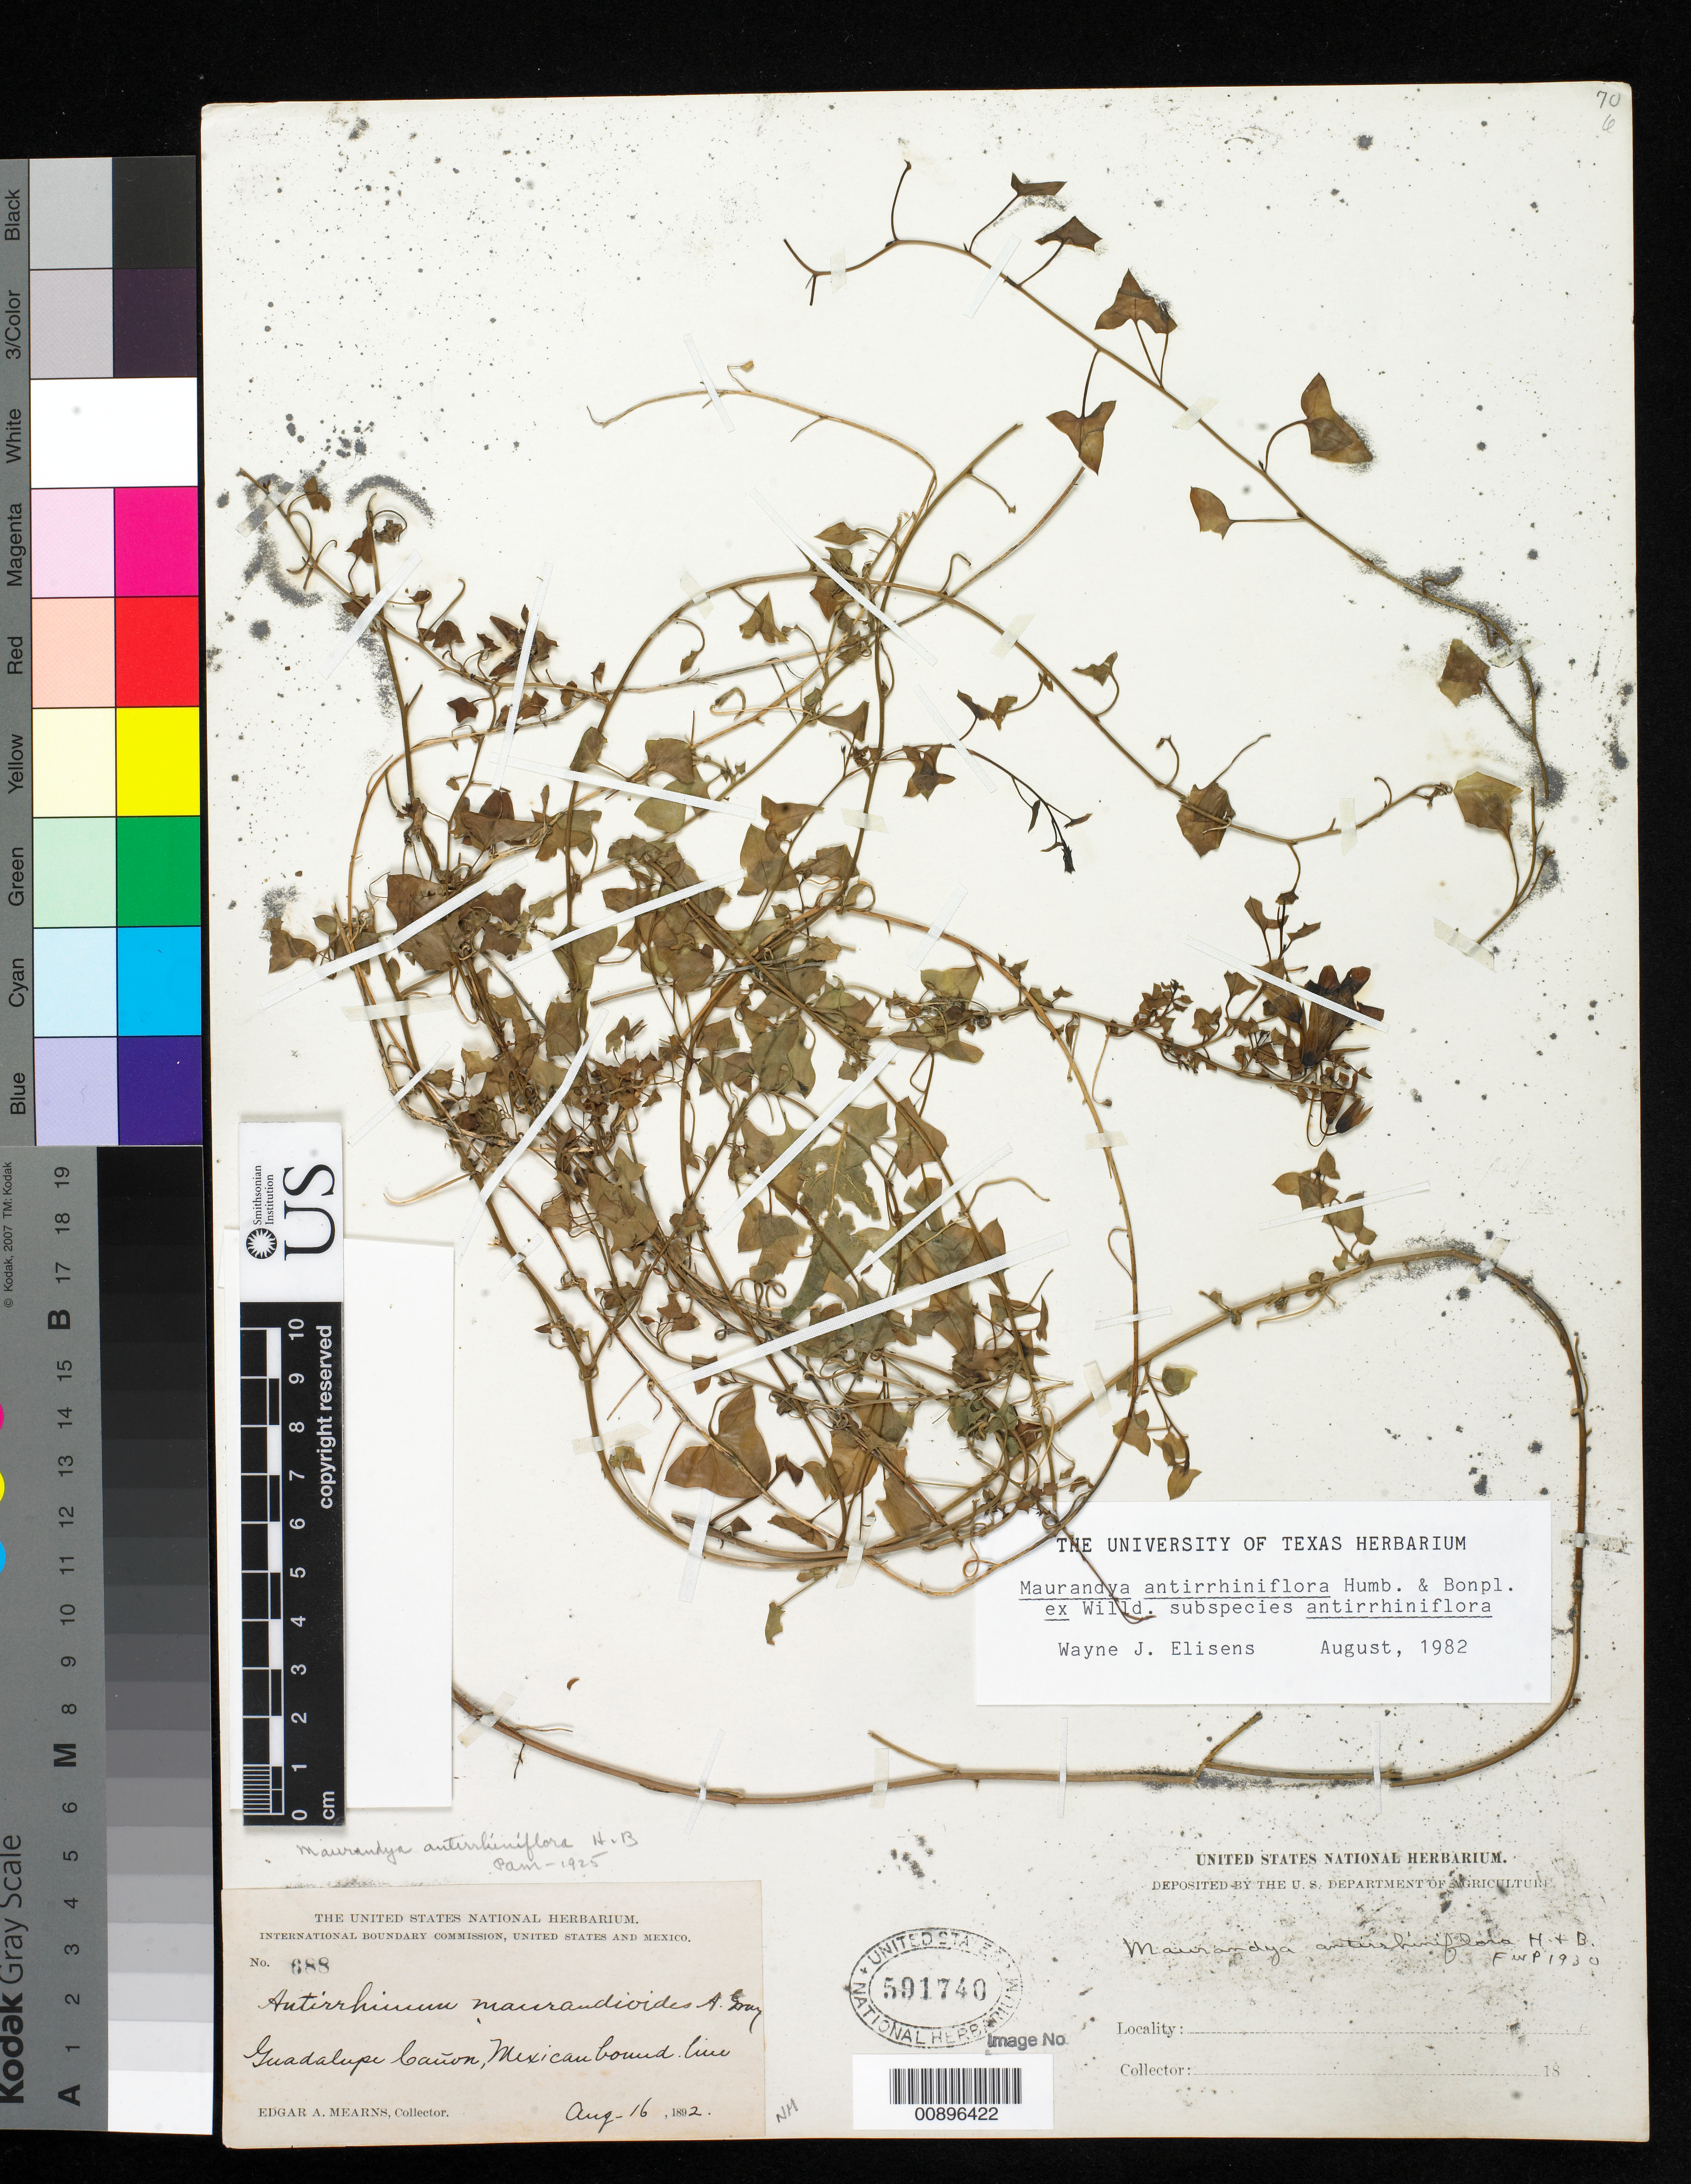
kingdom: Plantae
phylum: Tracheophyta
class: Magnoliopsida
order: Lamiales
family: Plantaginaceae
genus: Maurandya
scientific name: Maurandya antirrhiniflora subsp. antirrhiniflora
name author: Humb. & Bonpl. ex Willd.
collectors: E. A. Mearns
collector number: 688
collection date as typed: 16 Aug 1892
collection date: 1892-08-16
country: United States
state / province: New Mexico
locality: Guadalupe Cañon, Mexican Boundary Line.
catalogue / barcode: US 591740